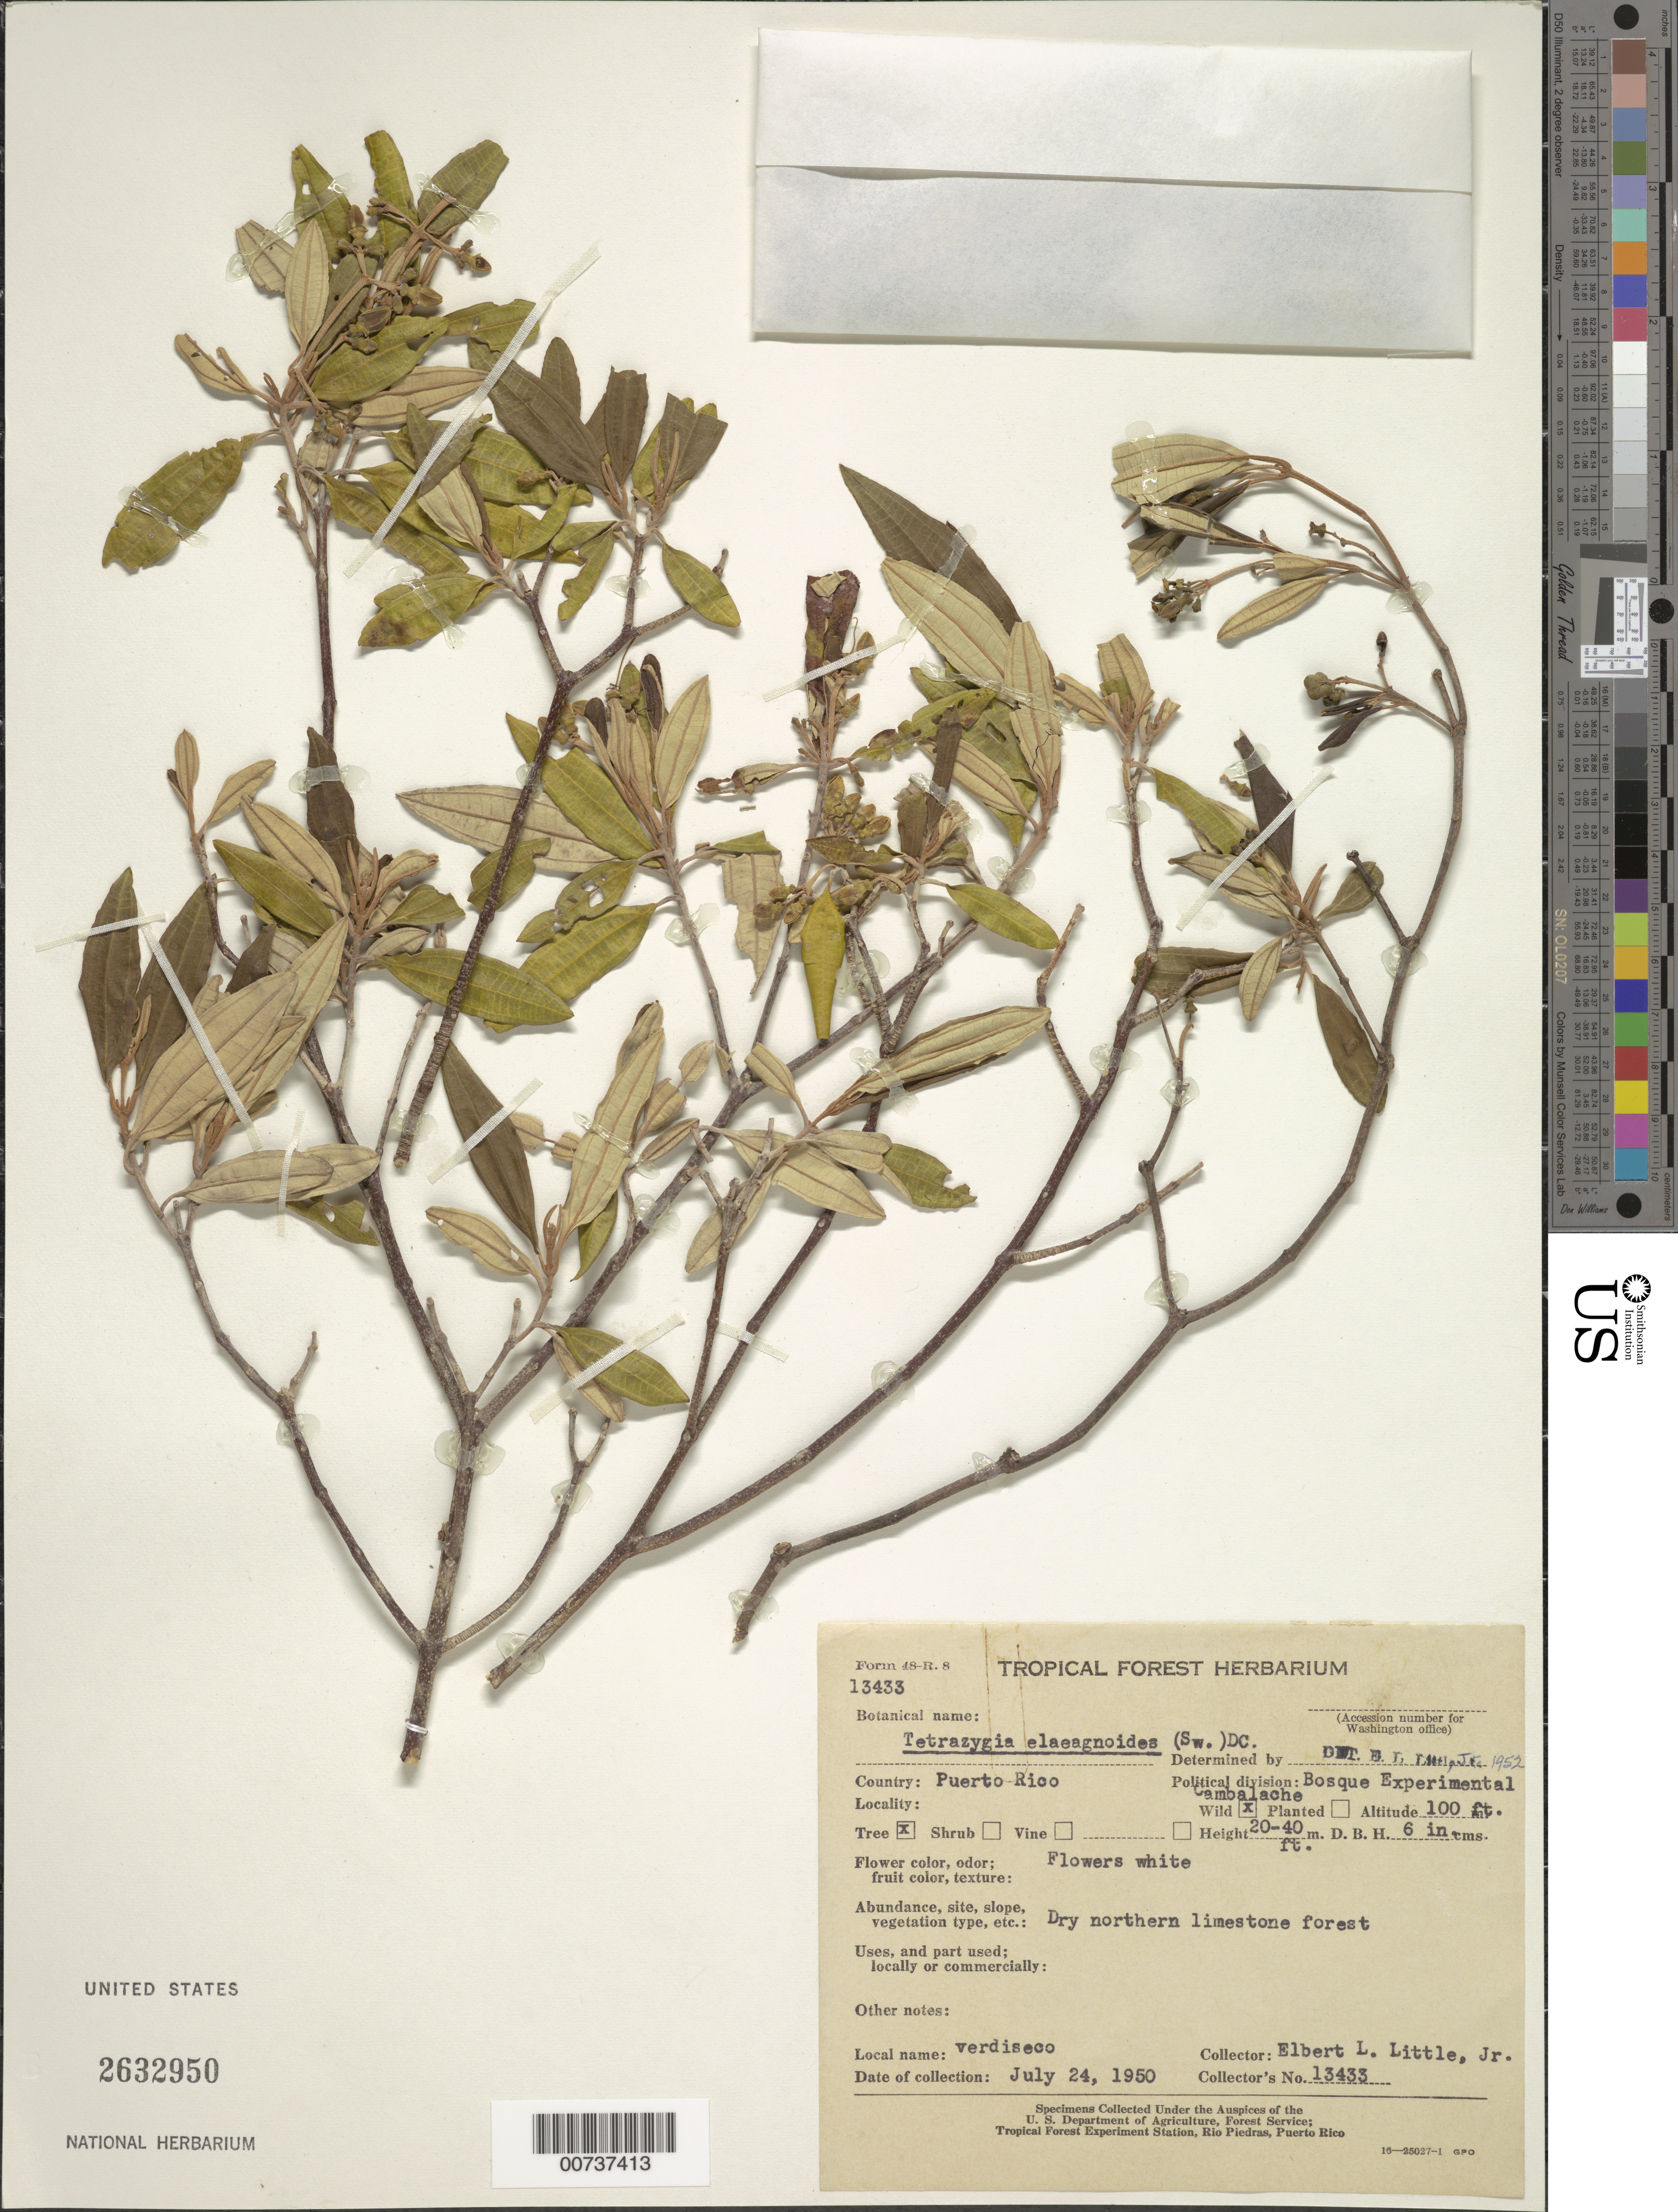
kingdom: Plantae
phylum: Tracheophyta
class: Magnoliopsida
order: Myrtales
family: Melastomataceae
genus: Miconia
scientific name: Miconia elaeagnoides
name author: (Sw.) Griseb.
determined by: Judd, Walter S.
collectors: E. L. Little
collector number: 13433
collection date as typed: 24 Jul 1950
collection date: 1950-07-24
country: Puerto Rico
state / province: Arecibo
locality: Bosque experimental Cambalache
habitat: Dry northern limestone forest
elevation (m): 30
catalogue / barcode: US 2632950